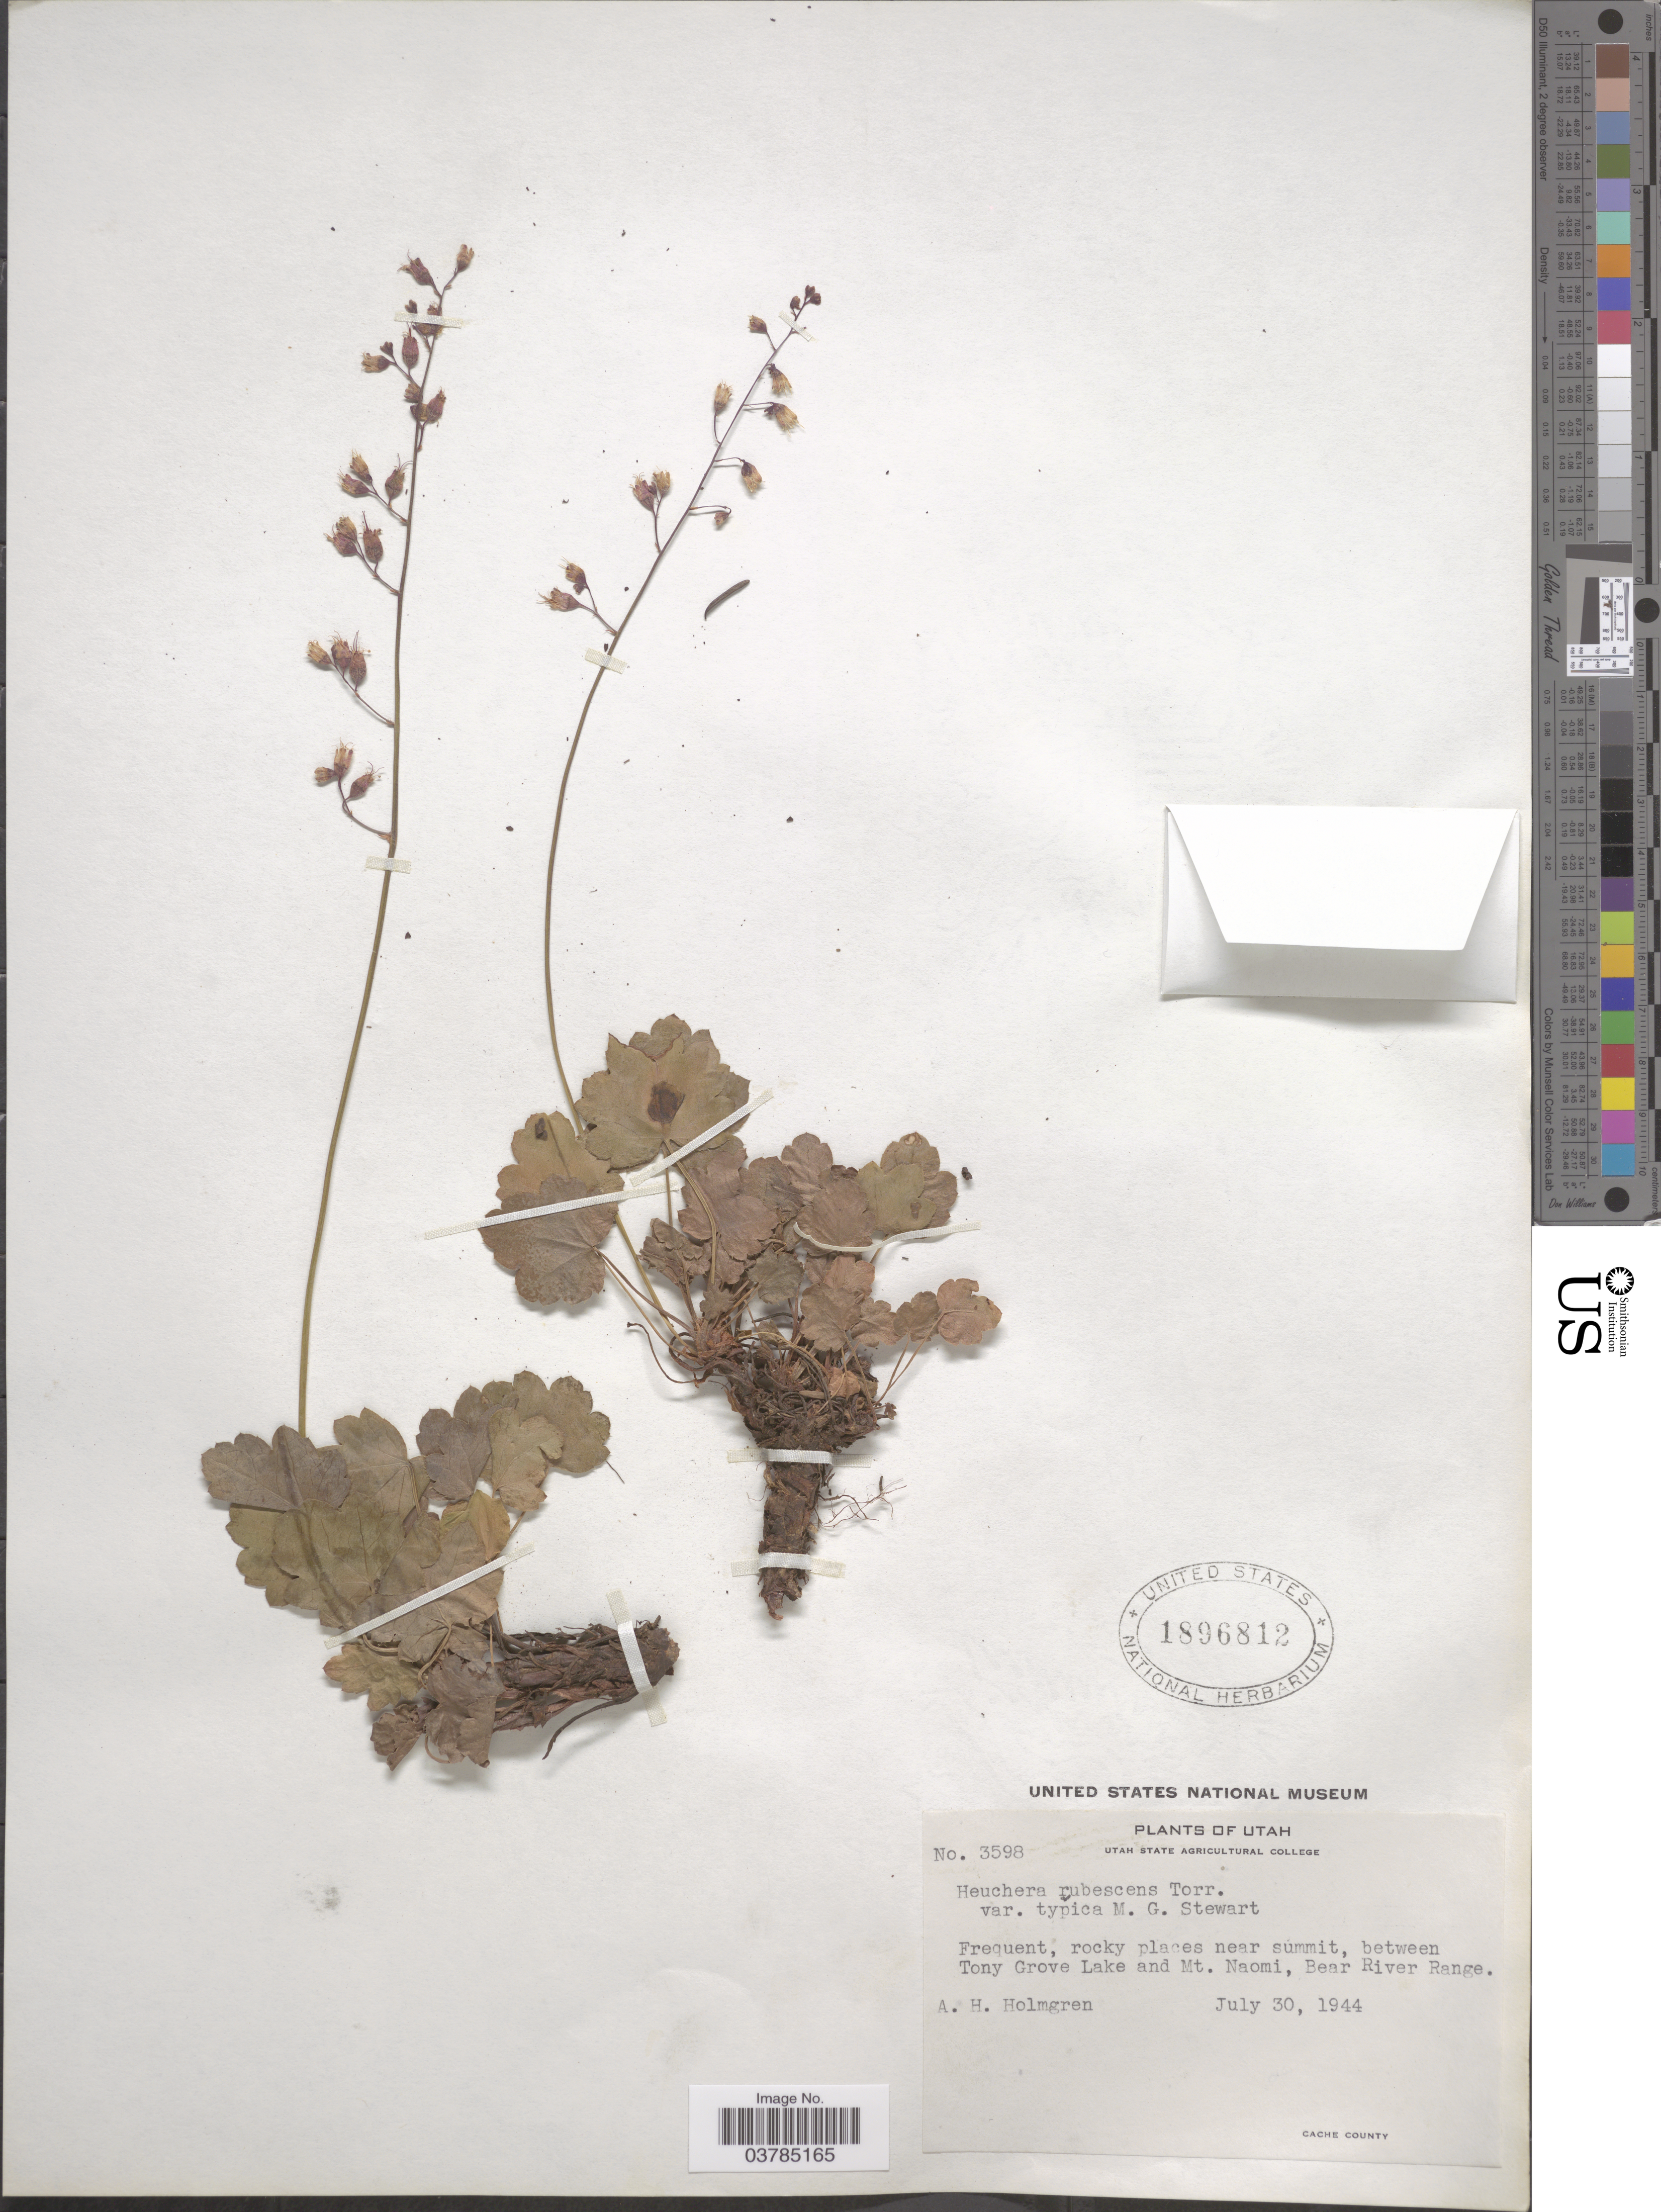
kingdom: Plantae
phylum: Tracheophyta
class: Magnoliopsida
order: Saxifragales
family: Saxifragaceae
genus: Heuchera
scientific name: Heuchera rubescens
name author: Torr.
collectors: A. H. Holmgren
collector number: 3598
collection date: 1944-07-30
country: United States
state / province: Utah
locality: Frequent, rocky places near summit, between Tony Grove Lake and Mt. Naomi, Bear River Range. Cache County.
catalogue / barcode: US 1896812